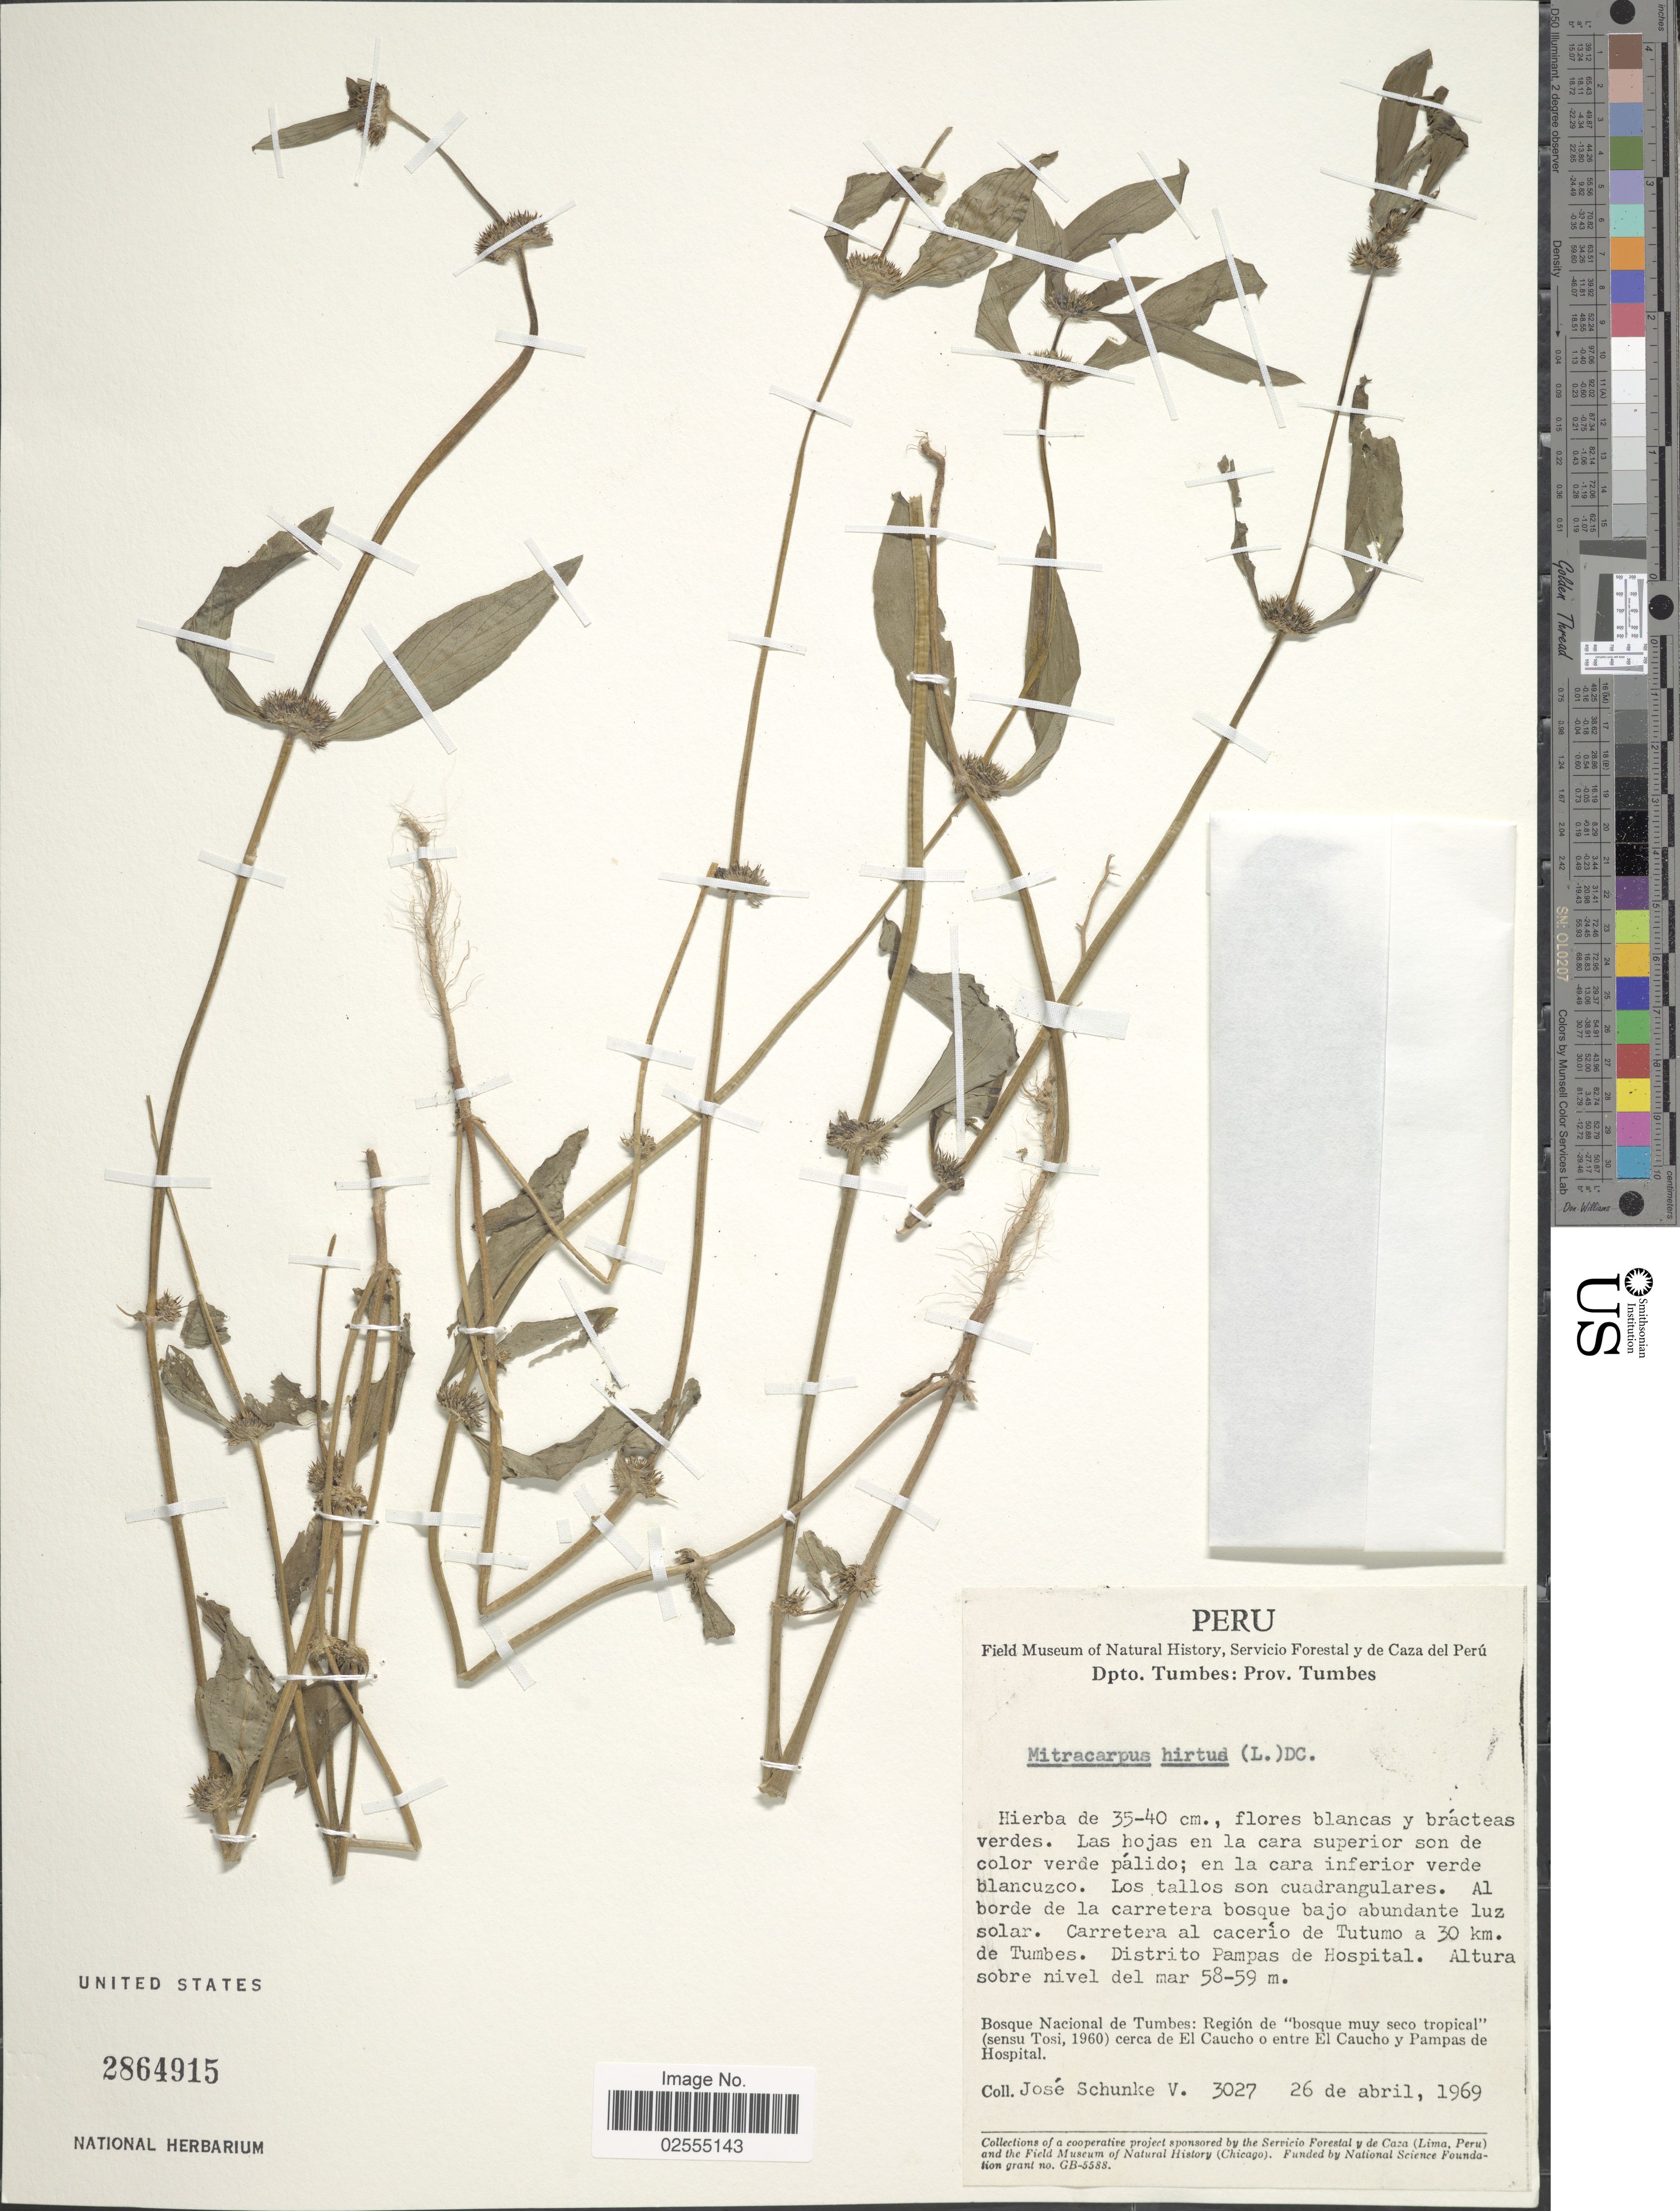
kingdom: Plantae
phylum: Tracheophyta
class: Magnoliopsida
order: Gentianales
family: Rubiaceae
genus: Mitracarpus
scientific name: Mitracarpus hirtus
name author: (L.) DC.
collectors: J. Schunke Vigo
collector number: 3027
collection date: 1969-04-26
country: Peru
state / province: Tumbes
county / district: Tumbes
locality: Prov. Tumbes, Carretera al cacerio de Tutumo a 30 km. de Tumbes, Distrito Pampas de Hospital, Bosque Nacional de Tumbes: Region de bosque muy seco tropical cerca de El Caucho o entre El Caucho y Pampas de Hospital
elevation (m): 58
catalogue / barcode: US 2864915